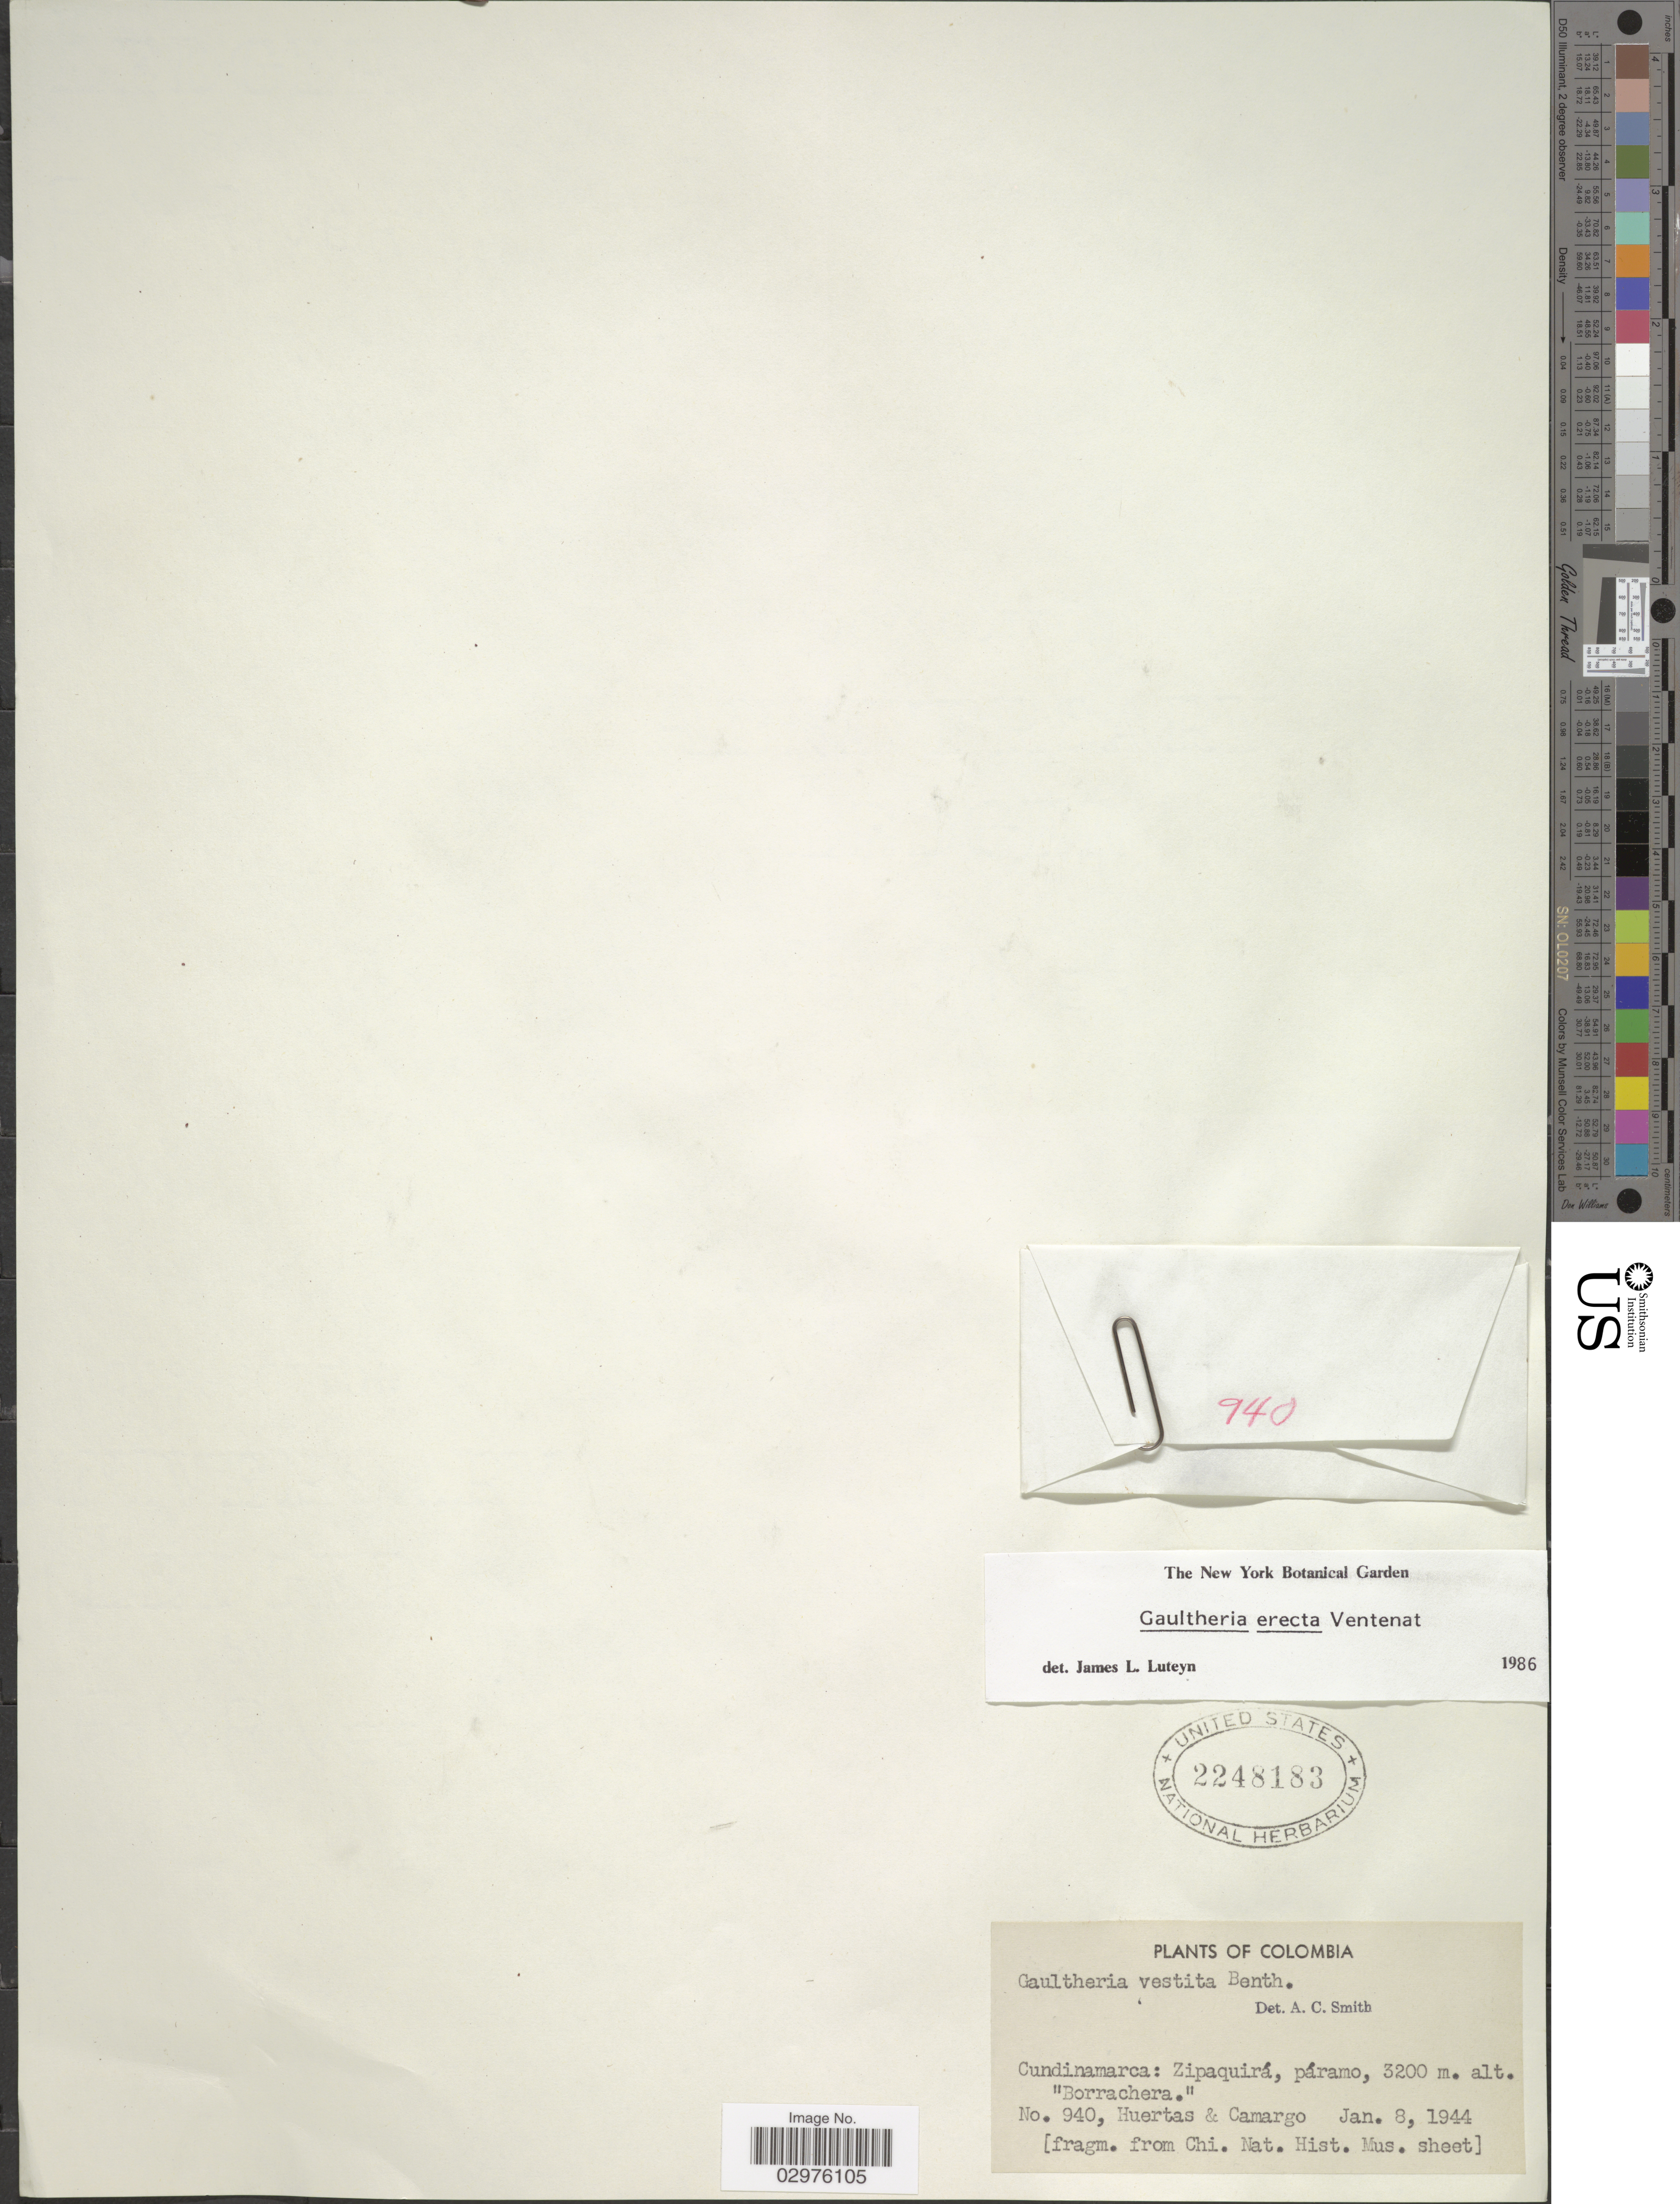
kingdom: Plantae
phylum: Tracheophyta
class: Magnoliopsida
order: Ericales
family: Ericaceae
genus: Gaultheria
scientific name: Gaultheria erecta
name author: Vent.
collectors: Huertas & -. Camargo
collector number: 940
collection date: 1944-01-08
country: Colombia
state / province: Cundinamarca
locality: Cundinamarca: Zipaquirá, páramo.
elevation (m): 3200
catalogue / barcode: US 2248183